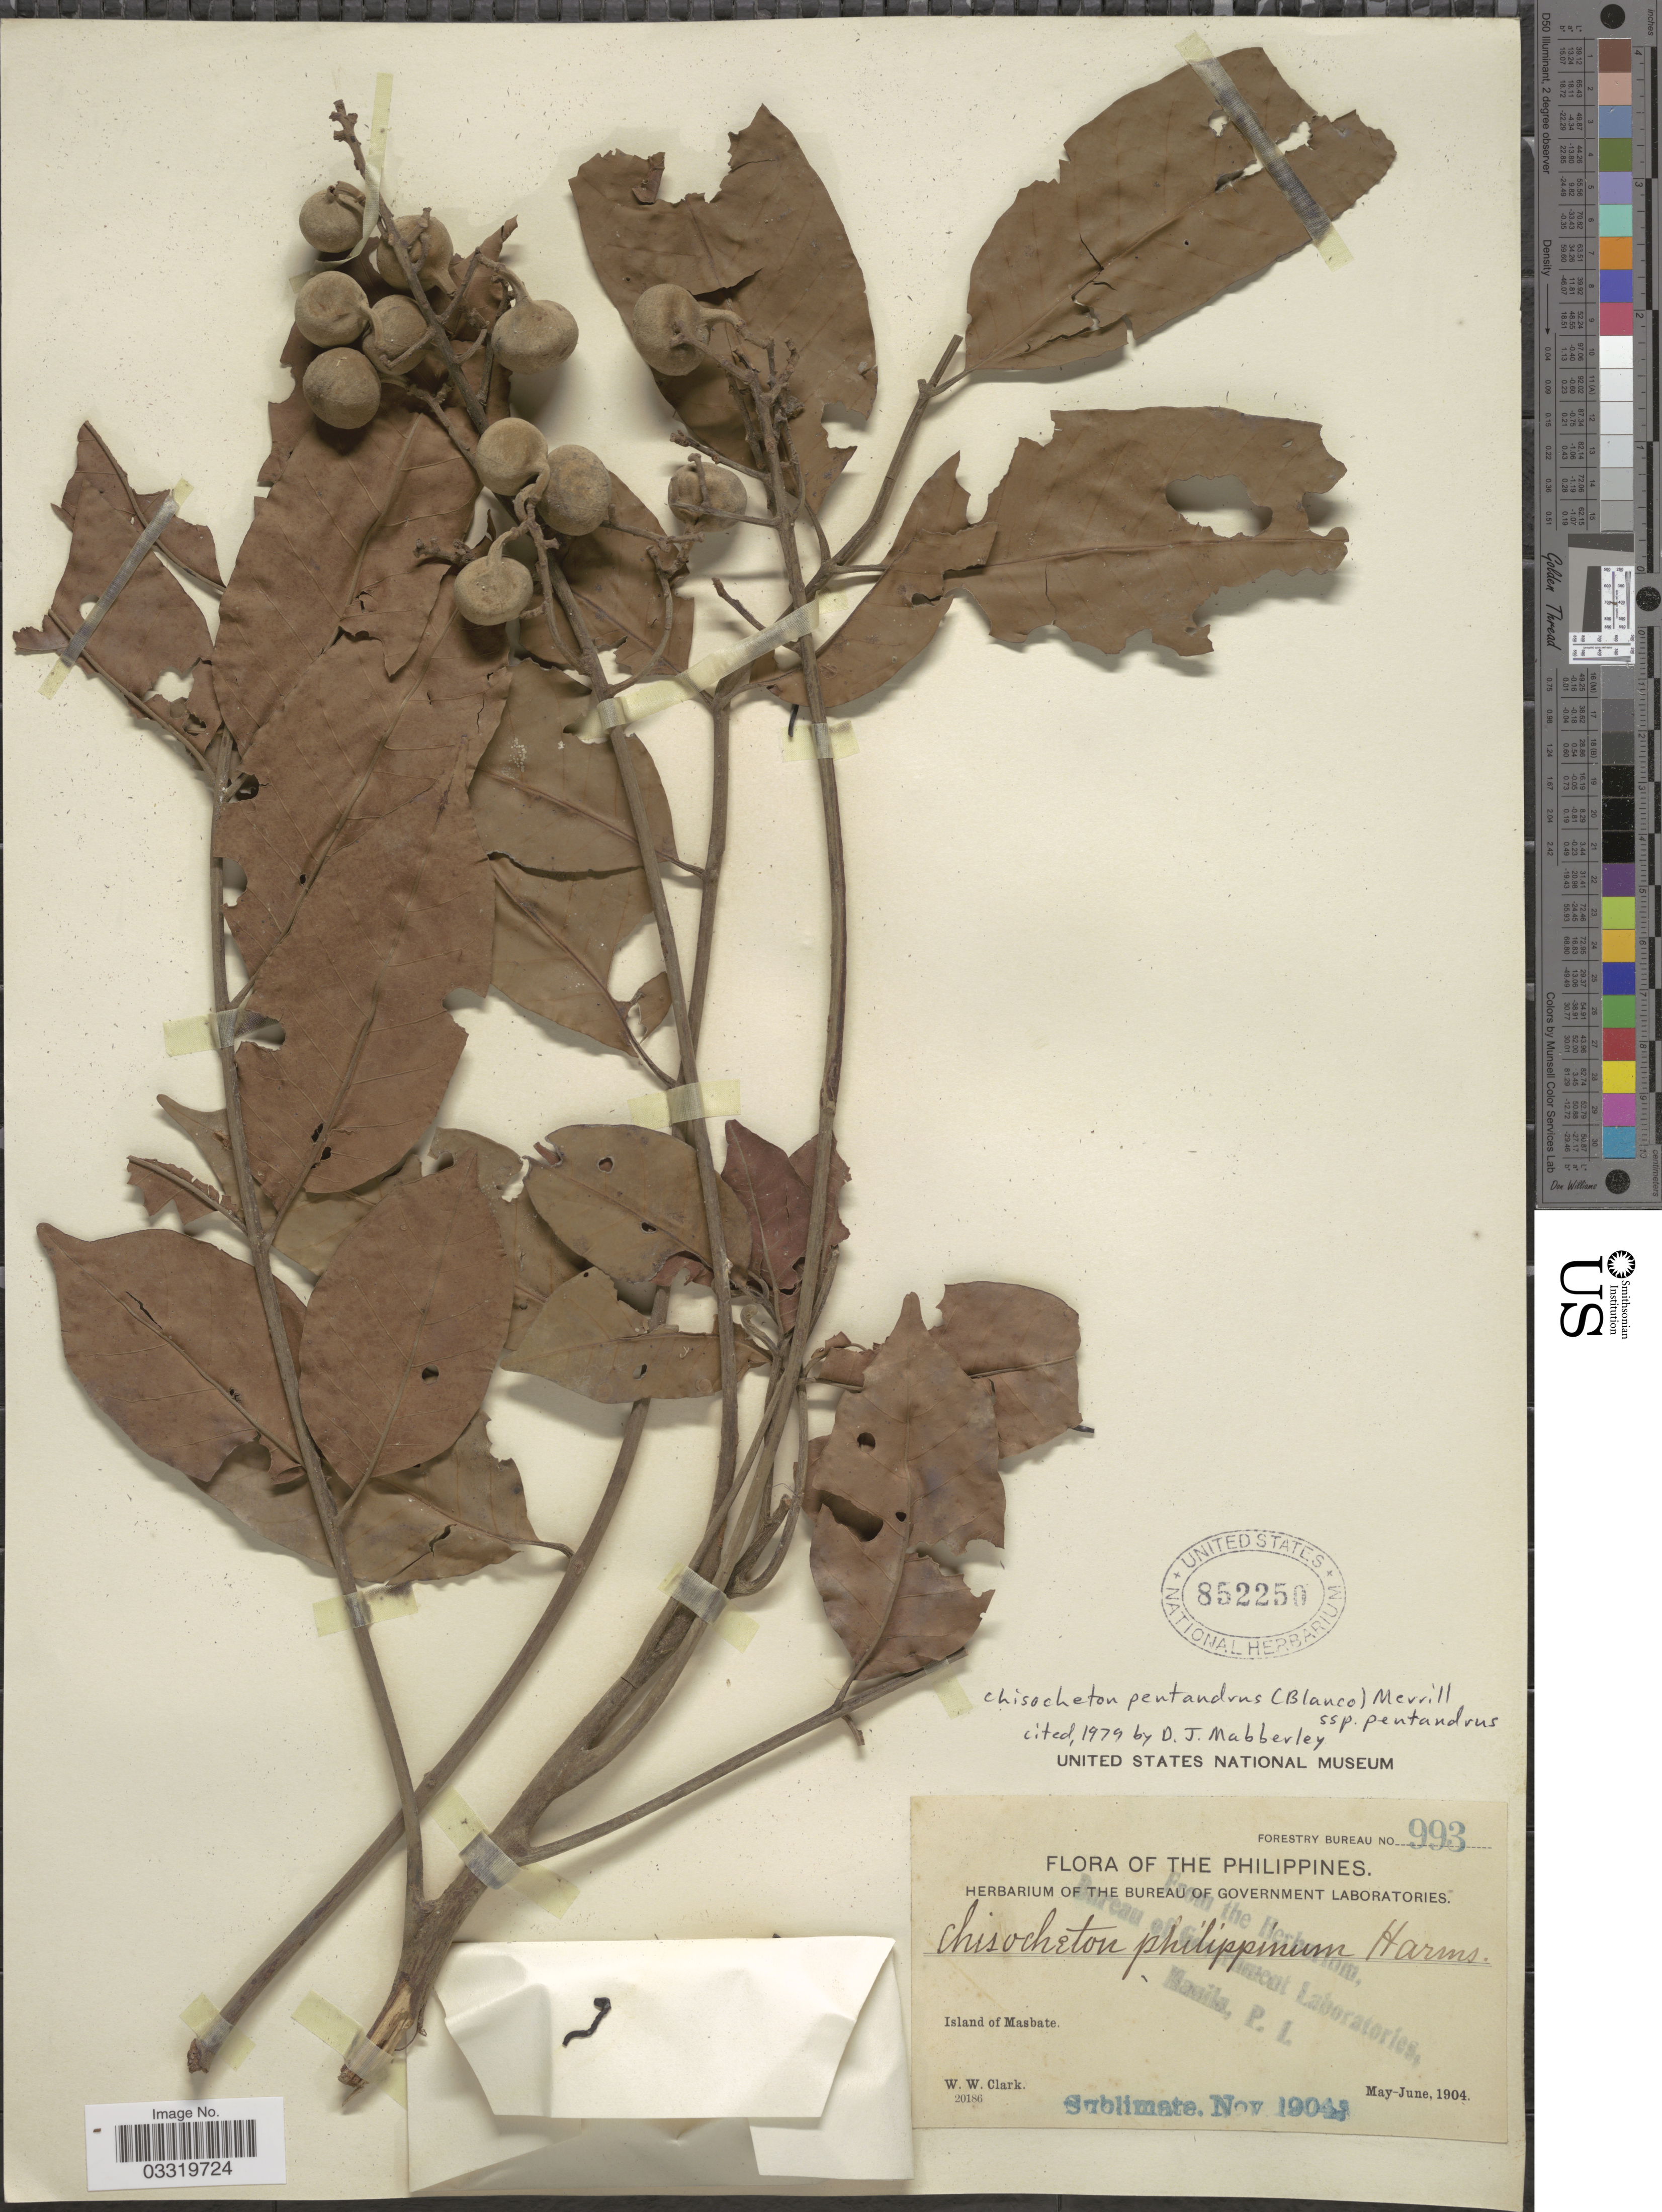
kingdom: Plantae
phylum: Tracheophyta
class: Magnoliopsida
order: Sapindales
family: Meliaceae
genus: Chisocheton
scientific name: Chisocheton pentandrus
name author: (Blanco) Merr.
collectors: W. W. Clark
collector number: Forestry Bureau 993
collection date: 1904-05/1904-06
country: Philippines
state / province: Bicol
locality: Island of Masbate.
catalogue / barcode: US 852250